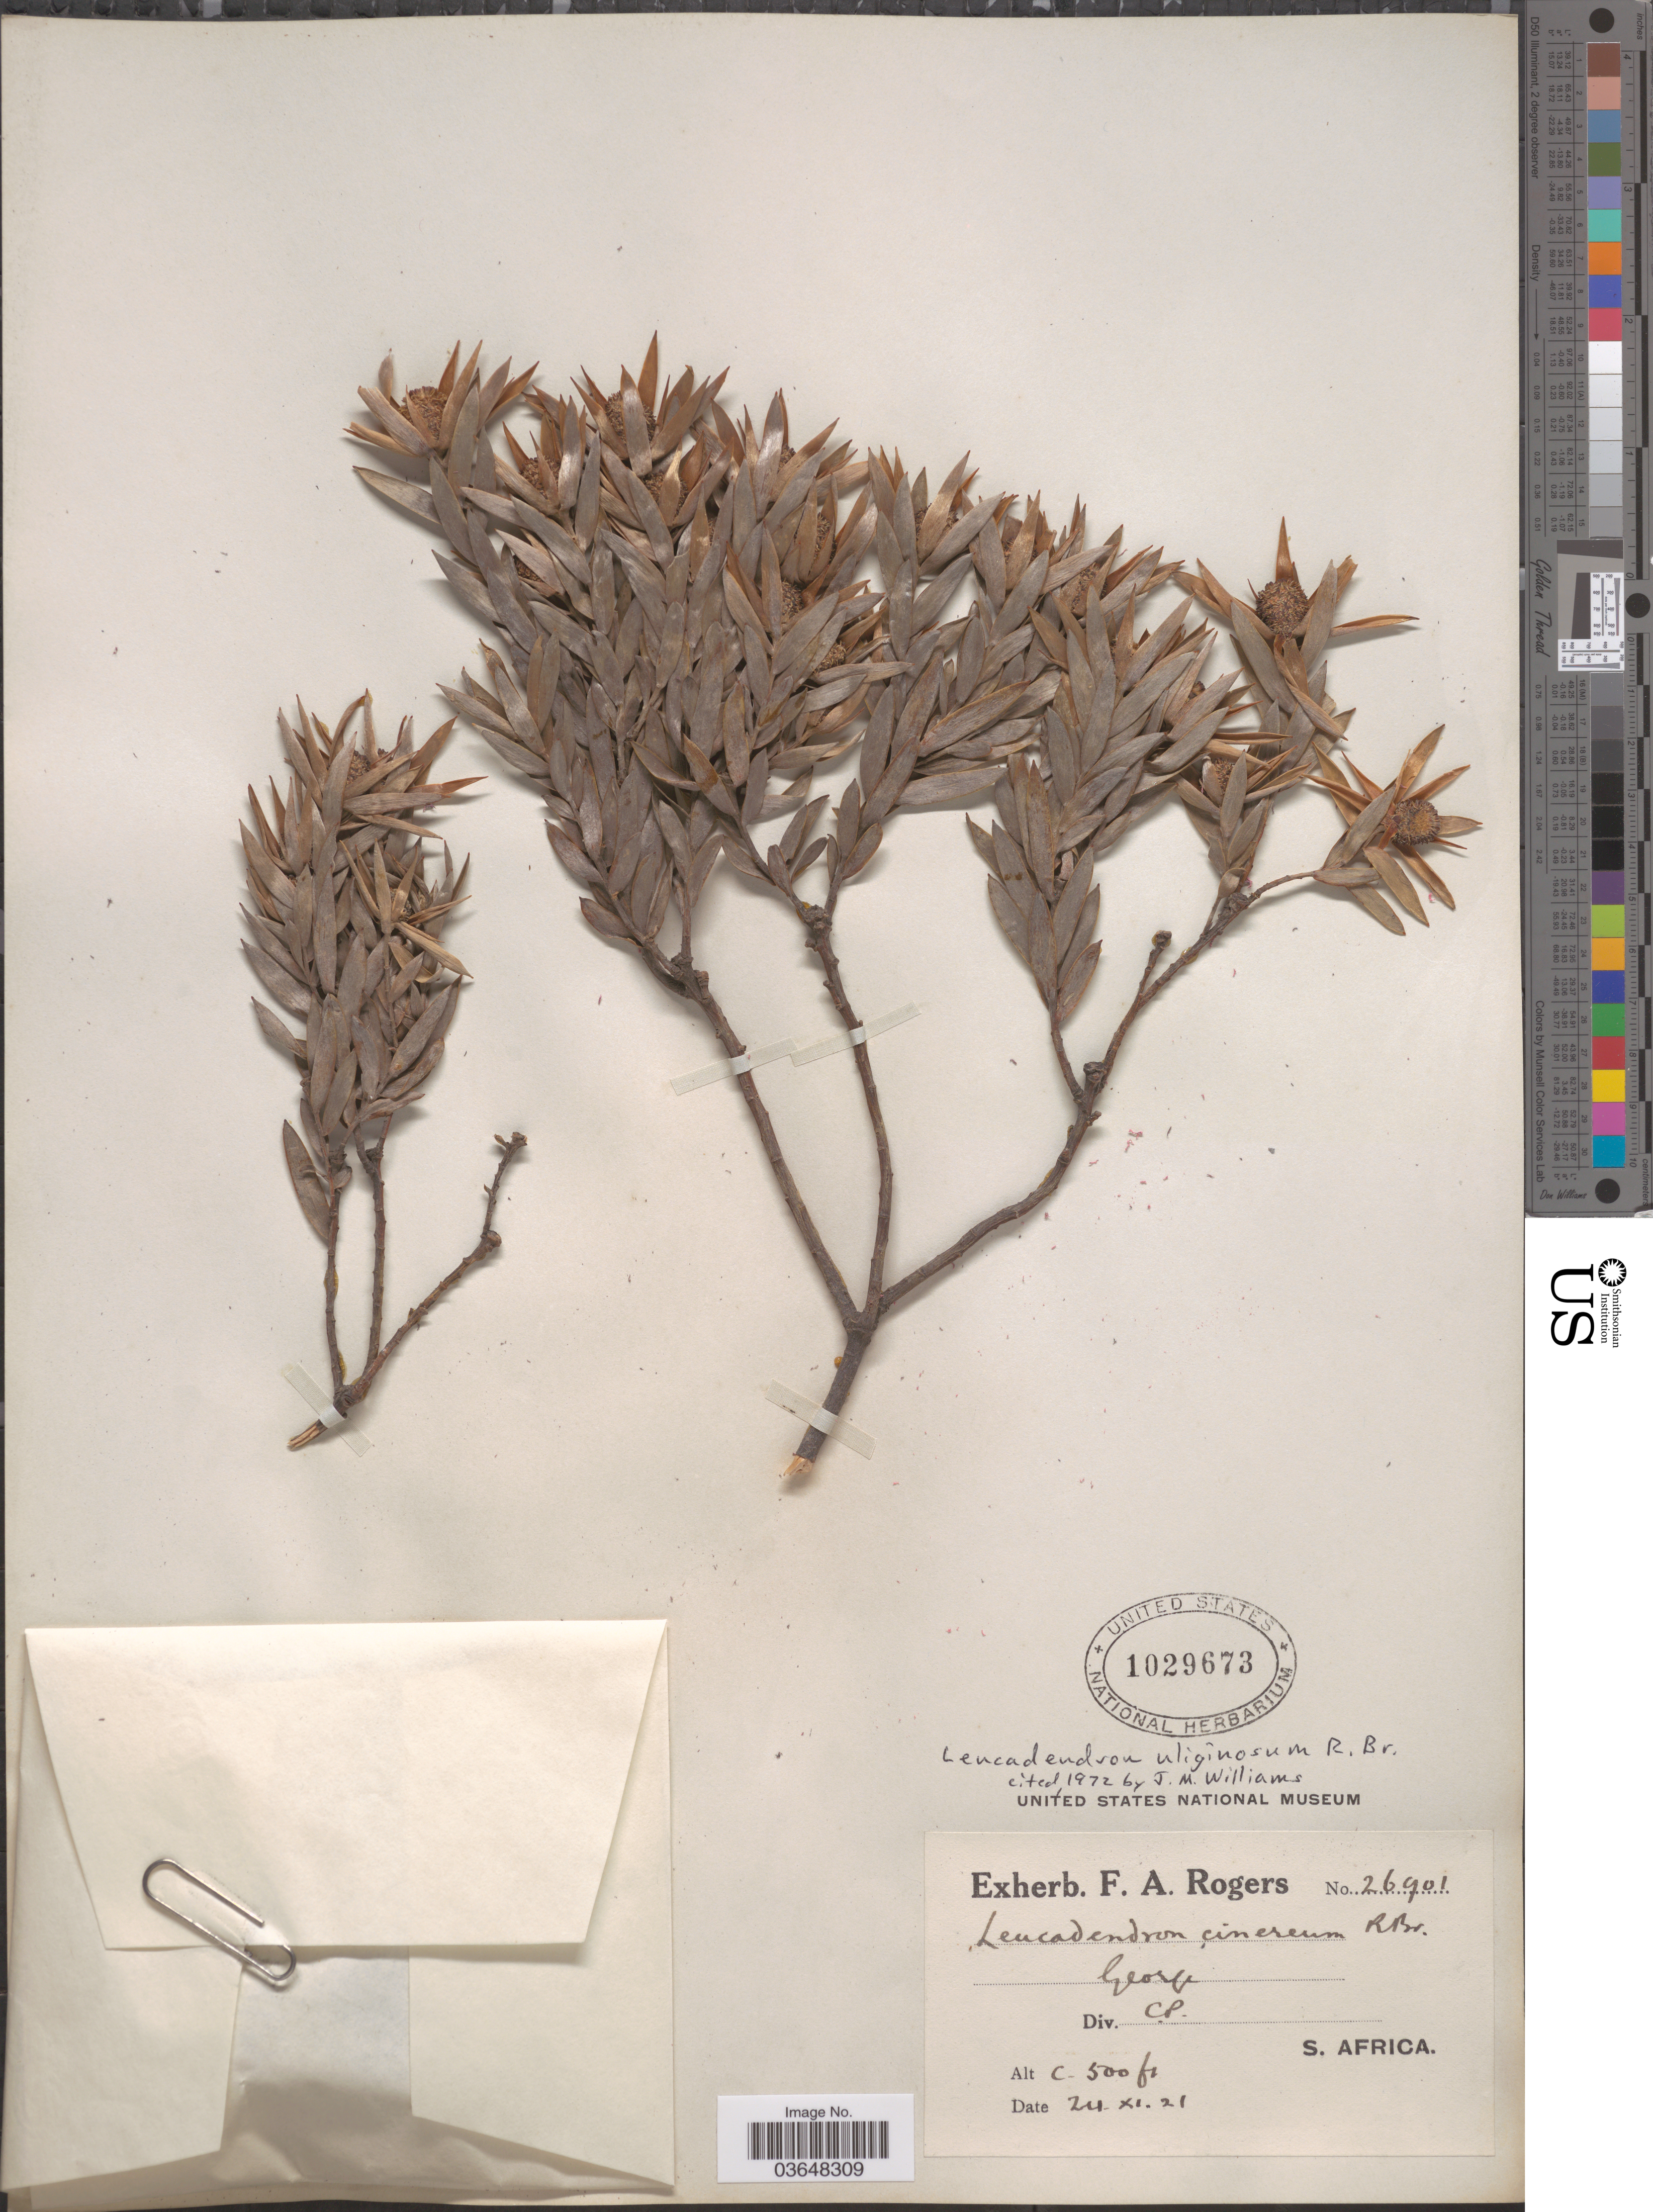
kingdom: Plantae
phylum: Tracheophyta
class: Magnoliopsida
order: Proteales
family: Proteaceae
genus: Leucadendron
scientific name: Leucadendron uliginosum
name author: R. Br.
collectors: ex herb. F. A. Rogers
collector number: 26901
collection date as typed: Transcribed d/m/y: 24/11/21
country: South Africa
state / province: Western Cape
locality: Div. C.P. George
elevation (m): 152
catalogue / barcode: US 1029673